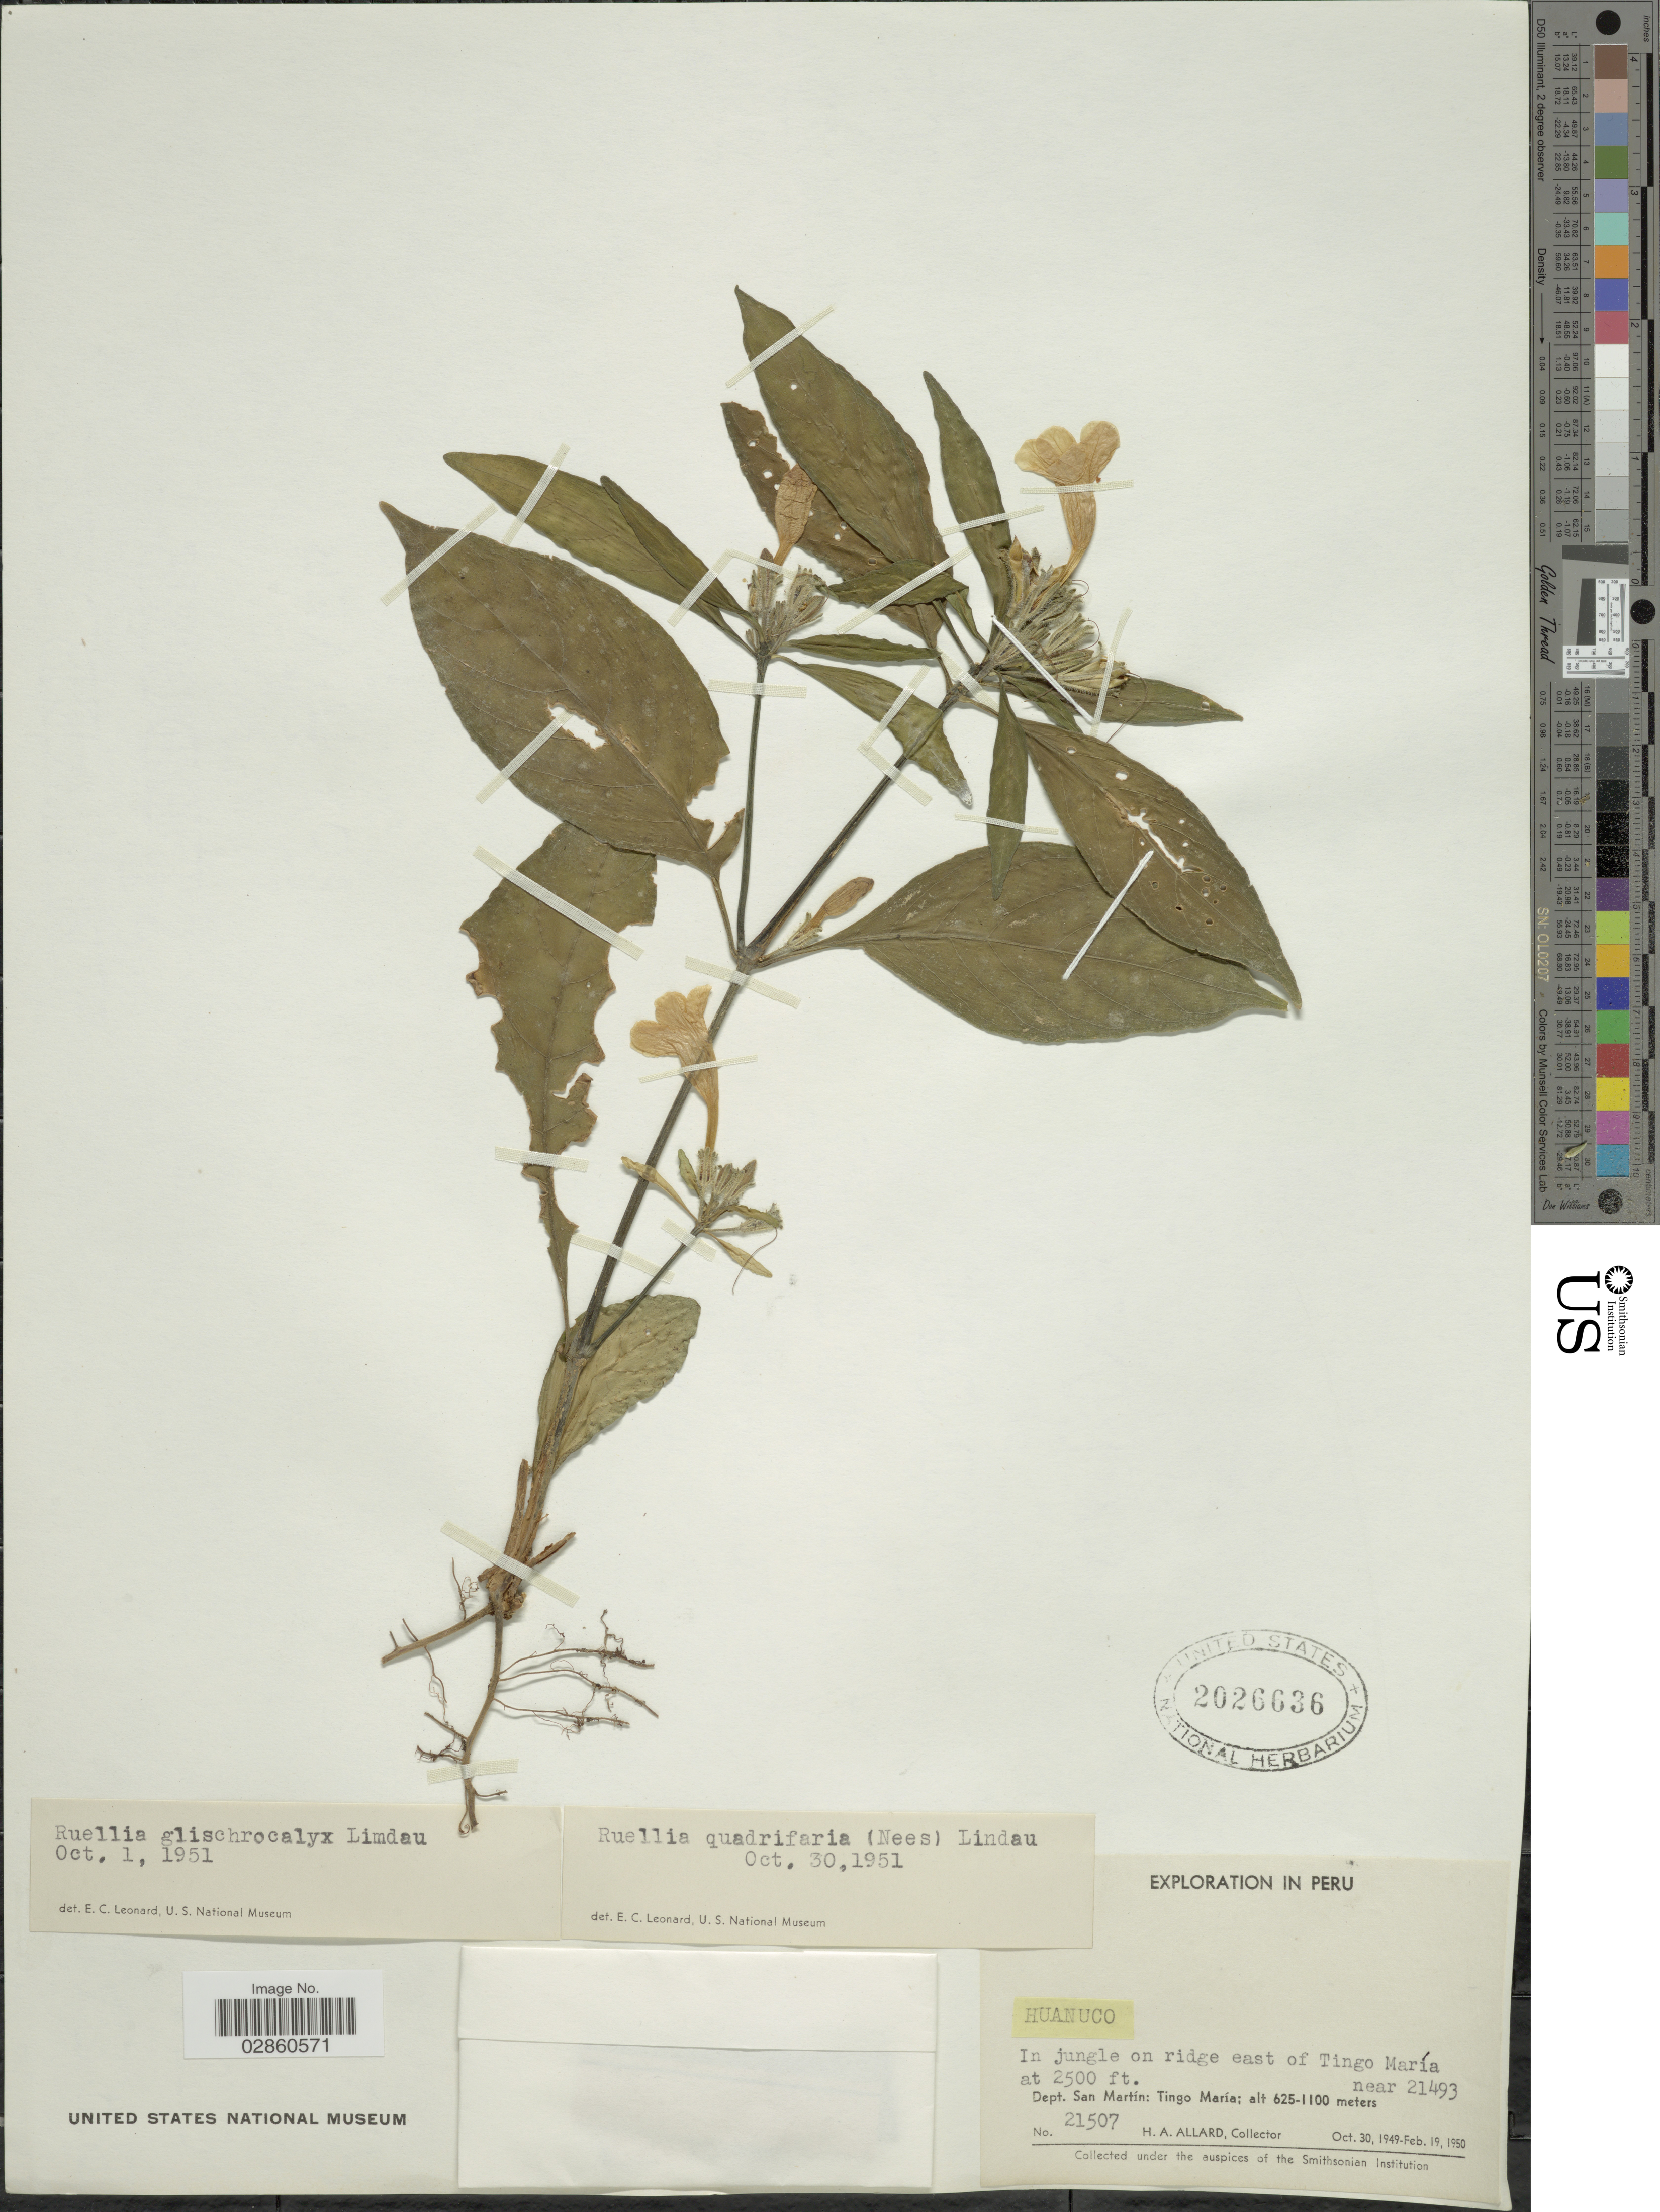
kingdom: Plantae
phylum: Tracheophyta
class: Magnoliopsida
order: Lamiales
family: Acanthaceae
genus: Ruellia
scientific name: Ruellia glischrocalyx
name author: Lindau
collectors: H. A. Allard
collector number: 21507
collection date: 1949-10-30/1950-02-19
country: Peru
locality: Huanuco. In jungle on ridge east of Tingo María near 21493. Dept. San Martín: Tingo María.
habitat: in jungle on ridge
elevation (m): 762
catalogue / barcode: US 2026636